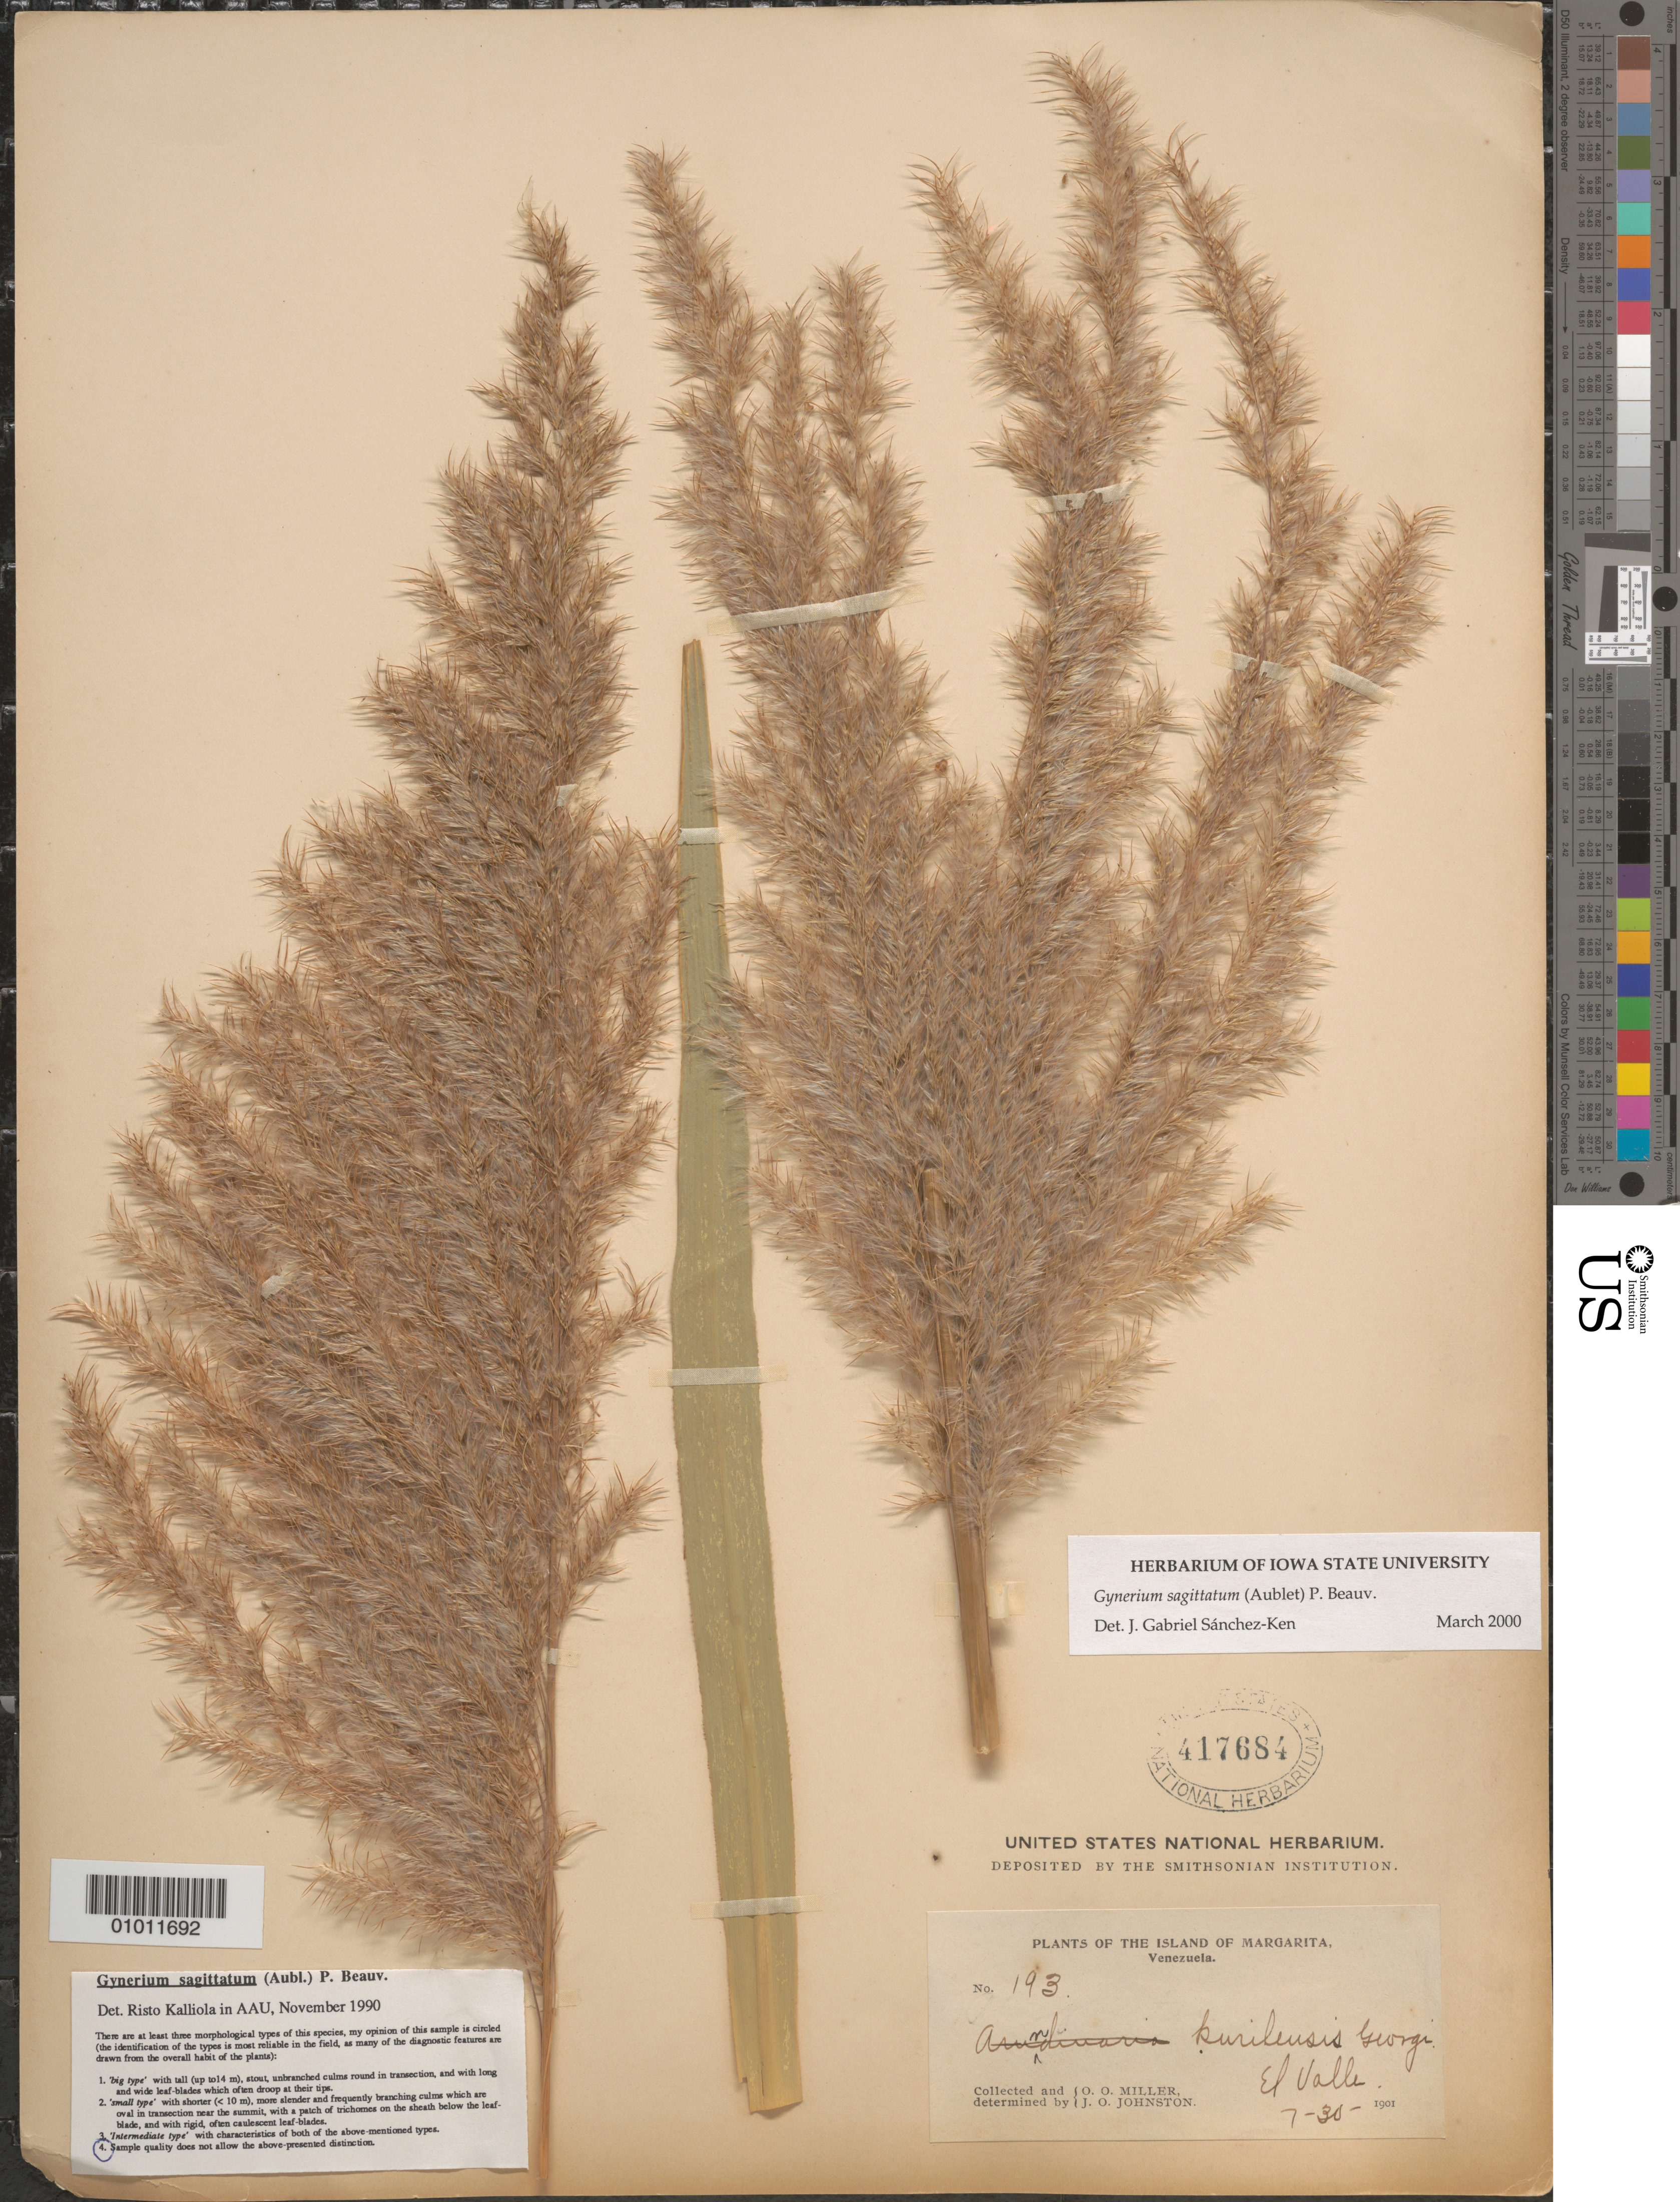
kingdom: Plantae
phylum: Tracheophyta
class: Liliopsida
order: Poales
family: Poaceae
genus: Gynerium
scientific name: Gynerium sagittatum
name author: (Aubl.) P. Beauv.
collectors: O. O. Miller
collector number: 193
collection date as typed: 30 Jul 1901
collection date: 1901-07-30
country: Venezuela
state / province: Nueva Esparta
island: Margarita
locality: El Valle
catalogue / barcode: US 417684